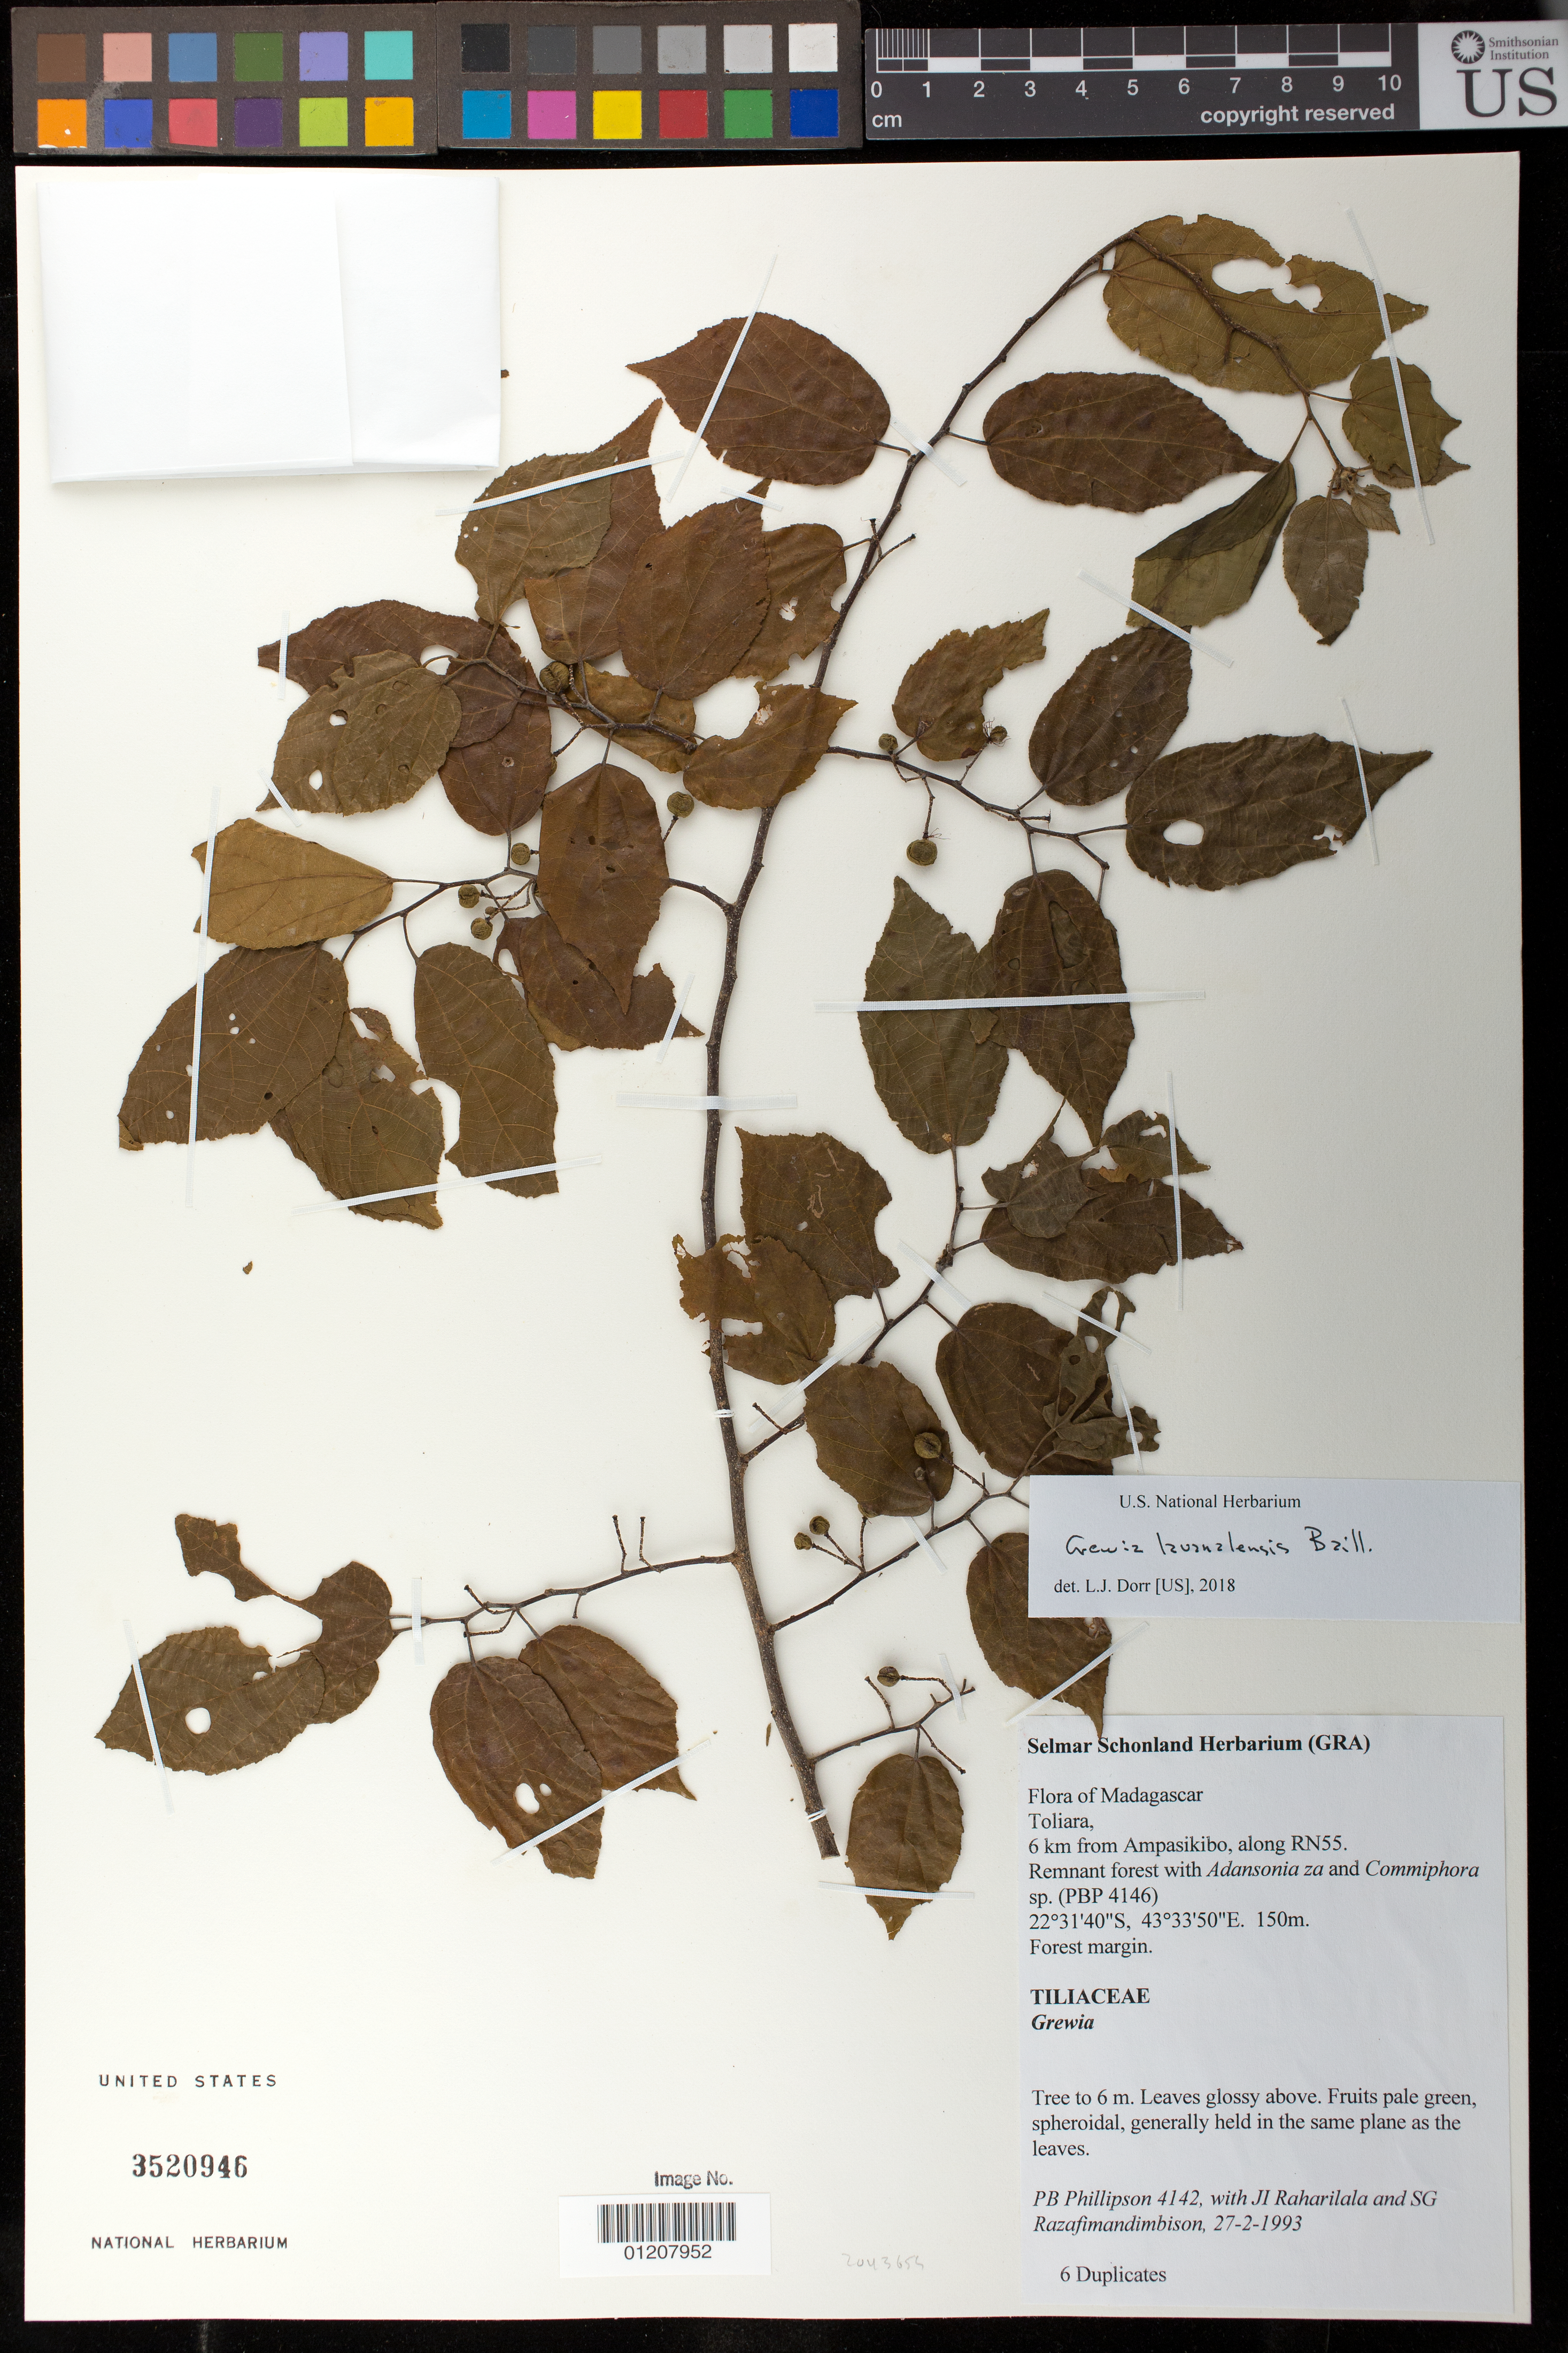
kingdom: Plantae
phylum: Tracheophyta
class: Magnoliopsida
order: Malvales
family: Malvaceae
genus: Grewia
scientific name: Grewia lavanalensis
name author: Baill.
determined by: Dorr, L. J., (BOT), Smithsonian Institution - National Museum of Natural History (UNITED STATES)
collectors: P. B. Phillipson, J. I. Raharilala & S. Razafimandimbison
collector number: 4142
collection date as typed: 27 Feb 1993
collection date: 1993-02-27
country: Madagascar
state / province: Atsimo-Andrefana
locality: Toliara: 6km from Ampasikibo, along RN55.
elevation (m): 150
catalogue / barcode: US 3520946